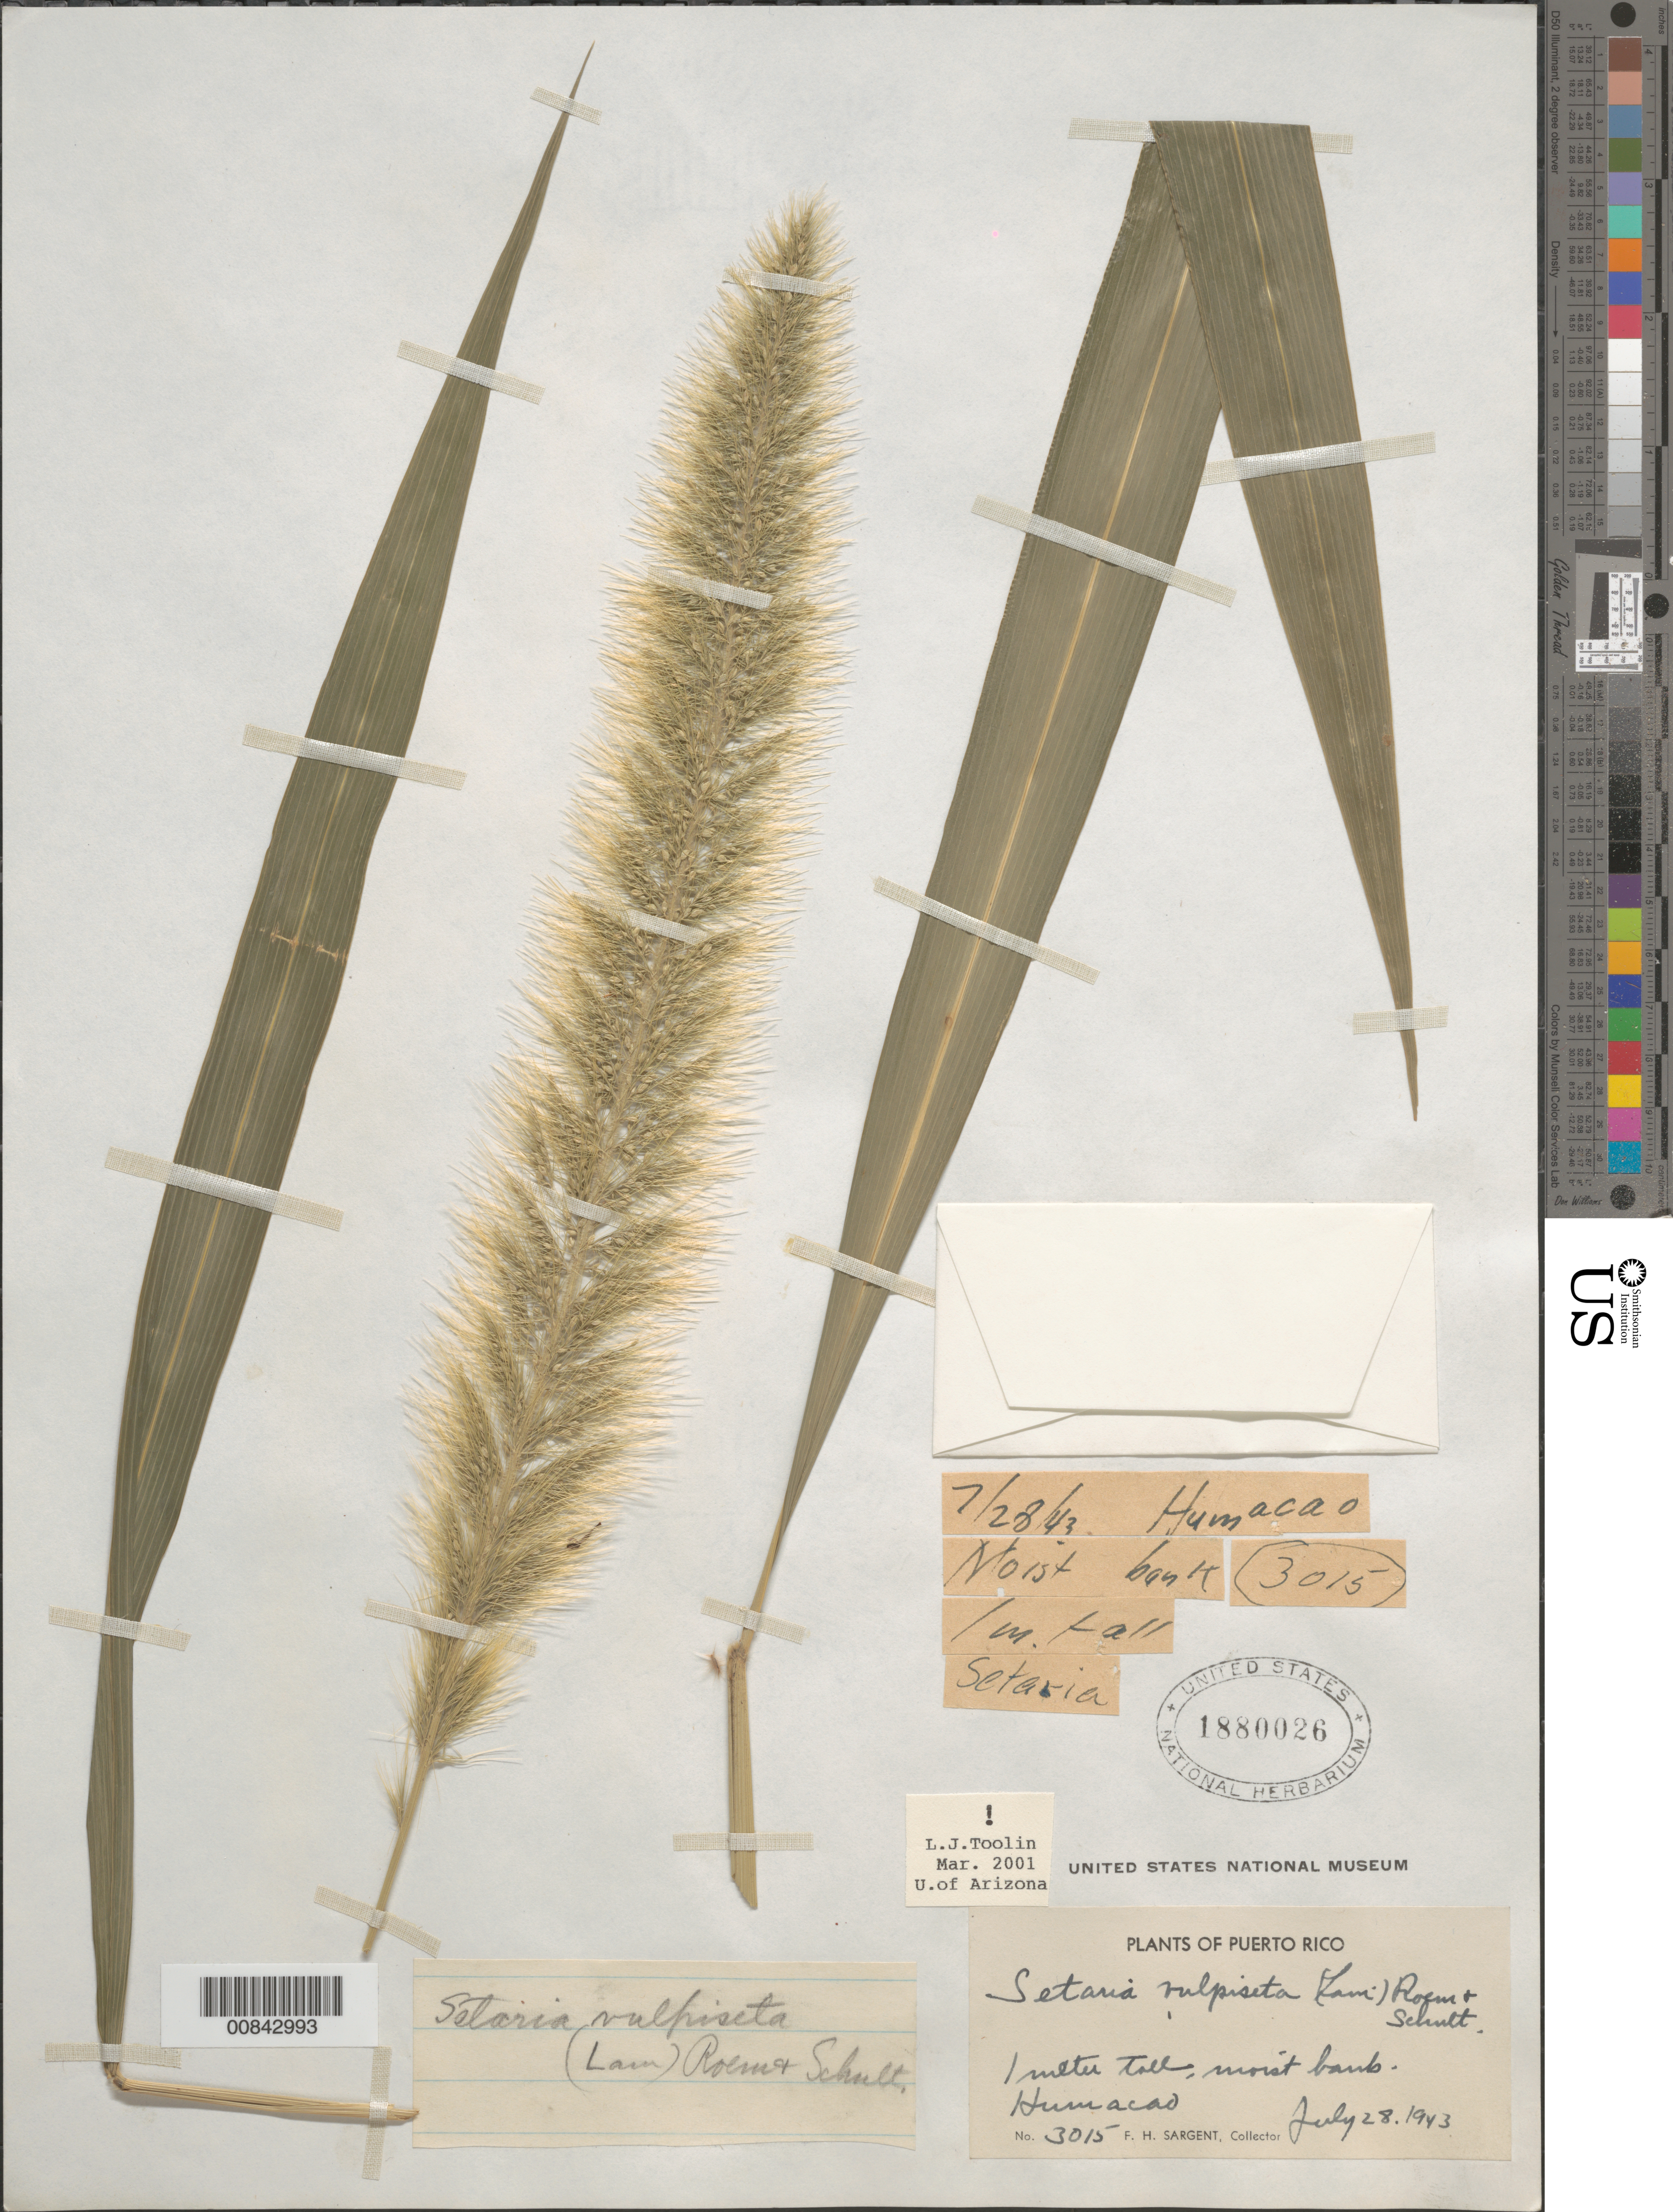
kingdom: Plantae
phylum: Tracheophyta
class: Liliopsida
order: Poales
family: Poaceae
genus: Setaria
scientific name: Setaria vulpiseta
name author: (Lam.) Roem. & Schult.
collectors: F. H. Sargent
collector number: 3015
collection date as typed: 28 Jul 1943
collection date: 1943-07-28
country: Puerto Rico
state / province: Humacao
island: Puerto Rico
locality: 1 meter tall, moist lands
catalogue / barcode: US 1880026